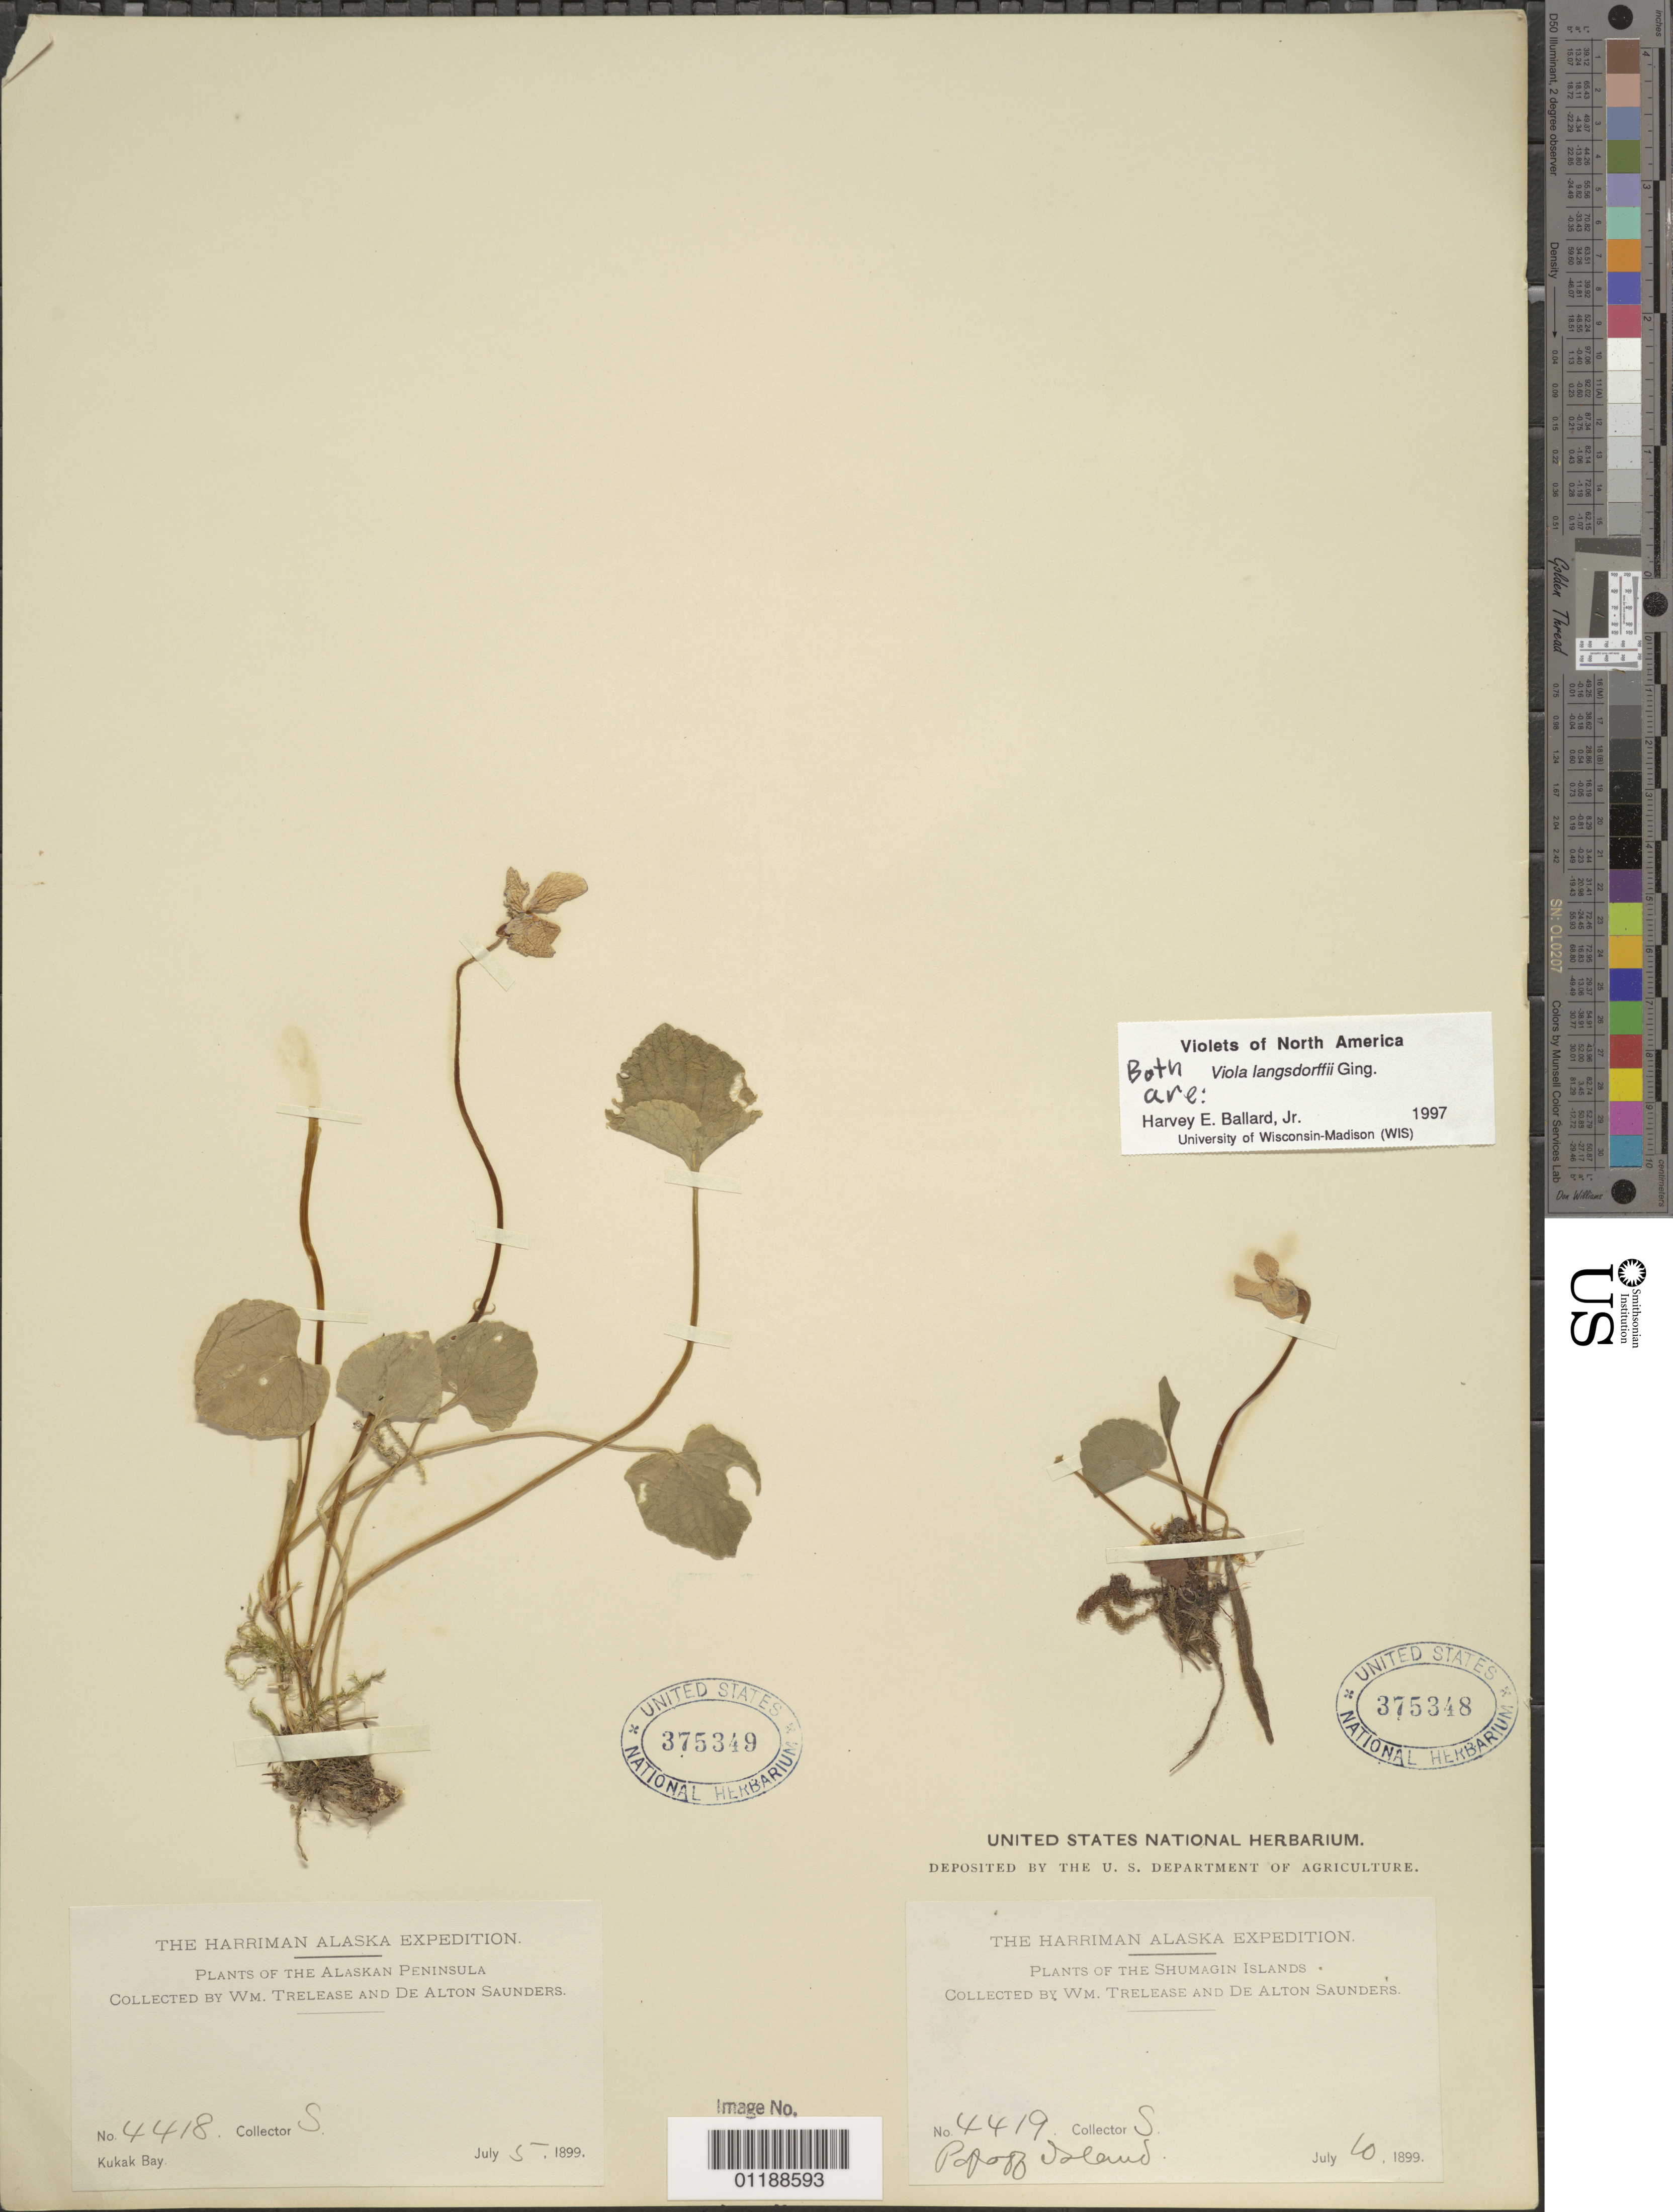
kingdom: Plantae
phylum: Tracheophyta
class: Magnoliopsida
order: Malpighiales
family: Violaceae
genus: Viola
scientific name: Viola langsdorffii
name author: Fisch. ex Ging.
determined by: Ballard, Harvey E.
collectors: W. Trelease & D. Saunders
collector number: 4418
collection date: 1899-07-05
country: United States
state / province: Alaska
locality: Alaskan Peninsula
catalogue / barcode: US 375349-2